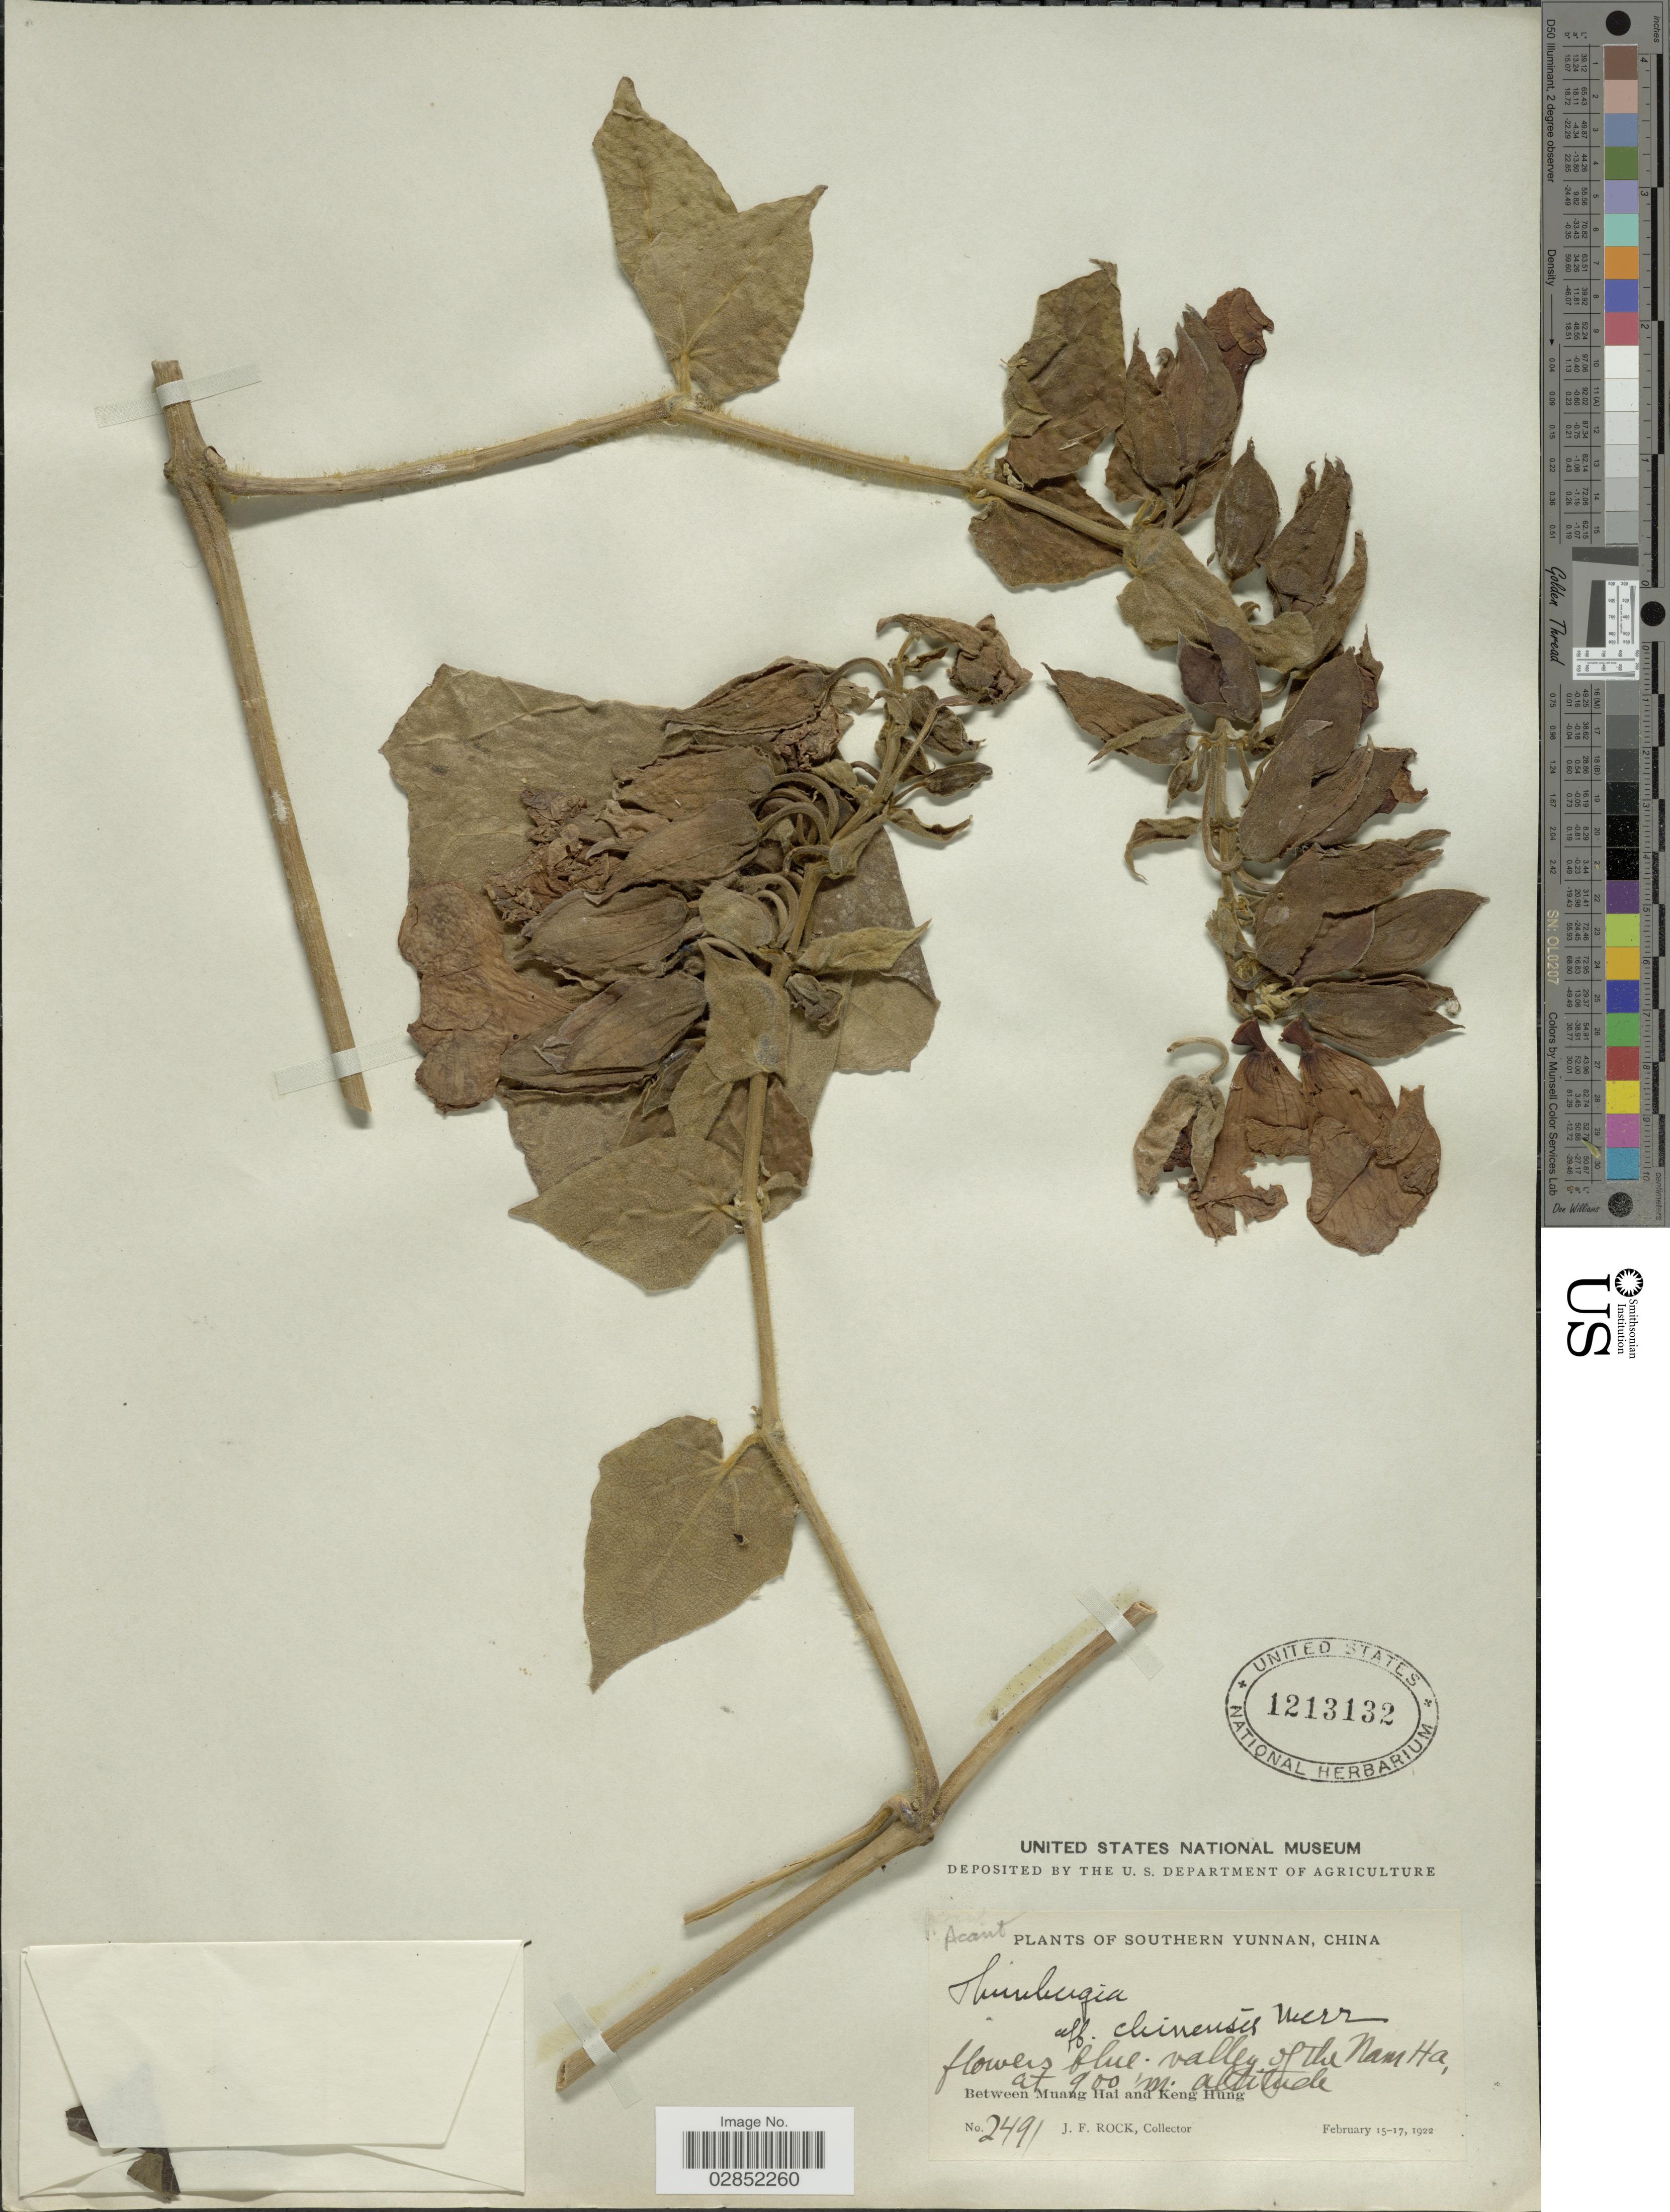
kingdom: Plantae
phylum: Tracheophyta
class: Magnoliopsida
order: Lamiales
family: Acanthaceae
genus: Thunbergia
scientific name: Thunbergia sp.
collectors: J. Rock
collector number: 2491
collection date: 1922-02-15/1922-02-17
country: China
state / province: Yunnan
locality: Southern Yunnan. Between Muang Hai and Keng Hung. Valley of the Nam Ha.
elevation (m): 900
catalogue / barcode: US 1213132